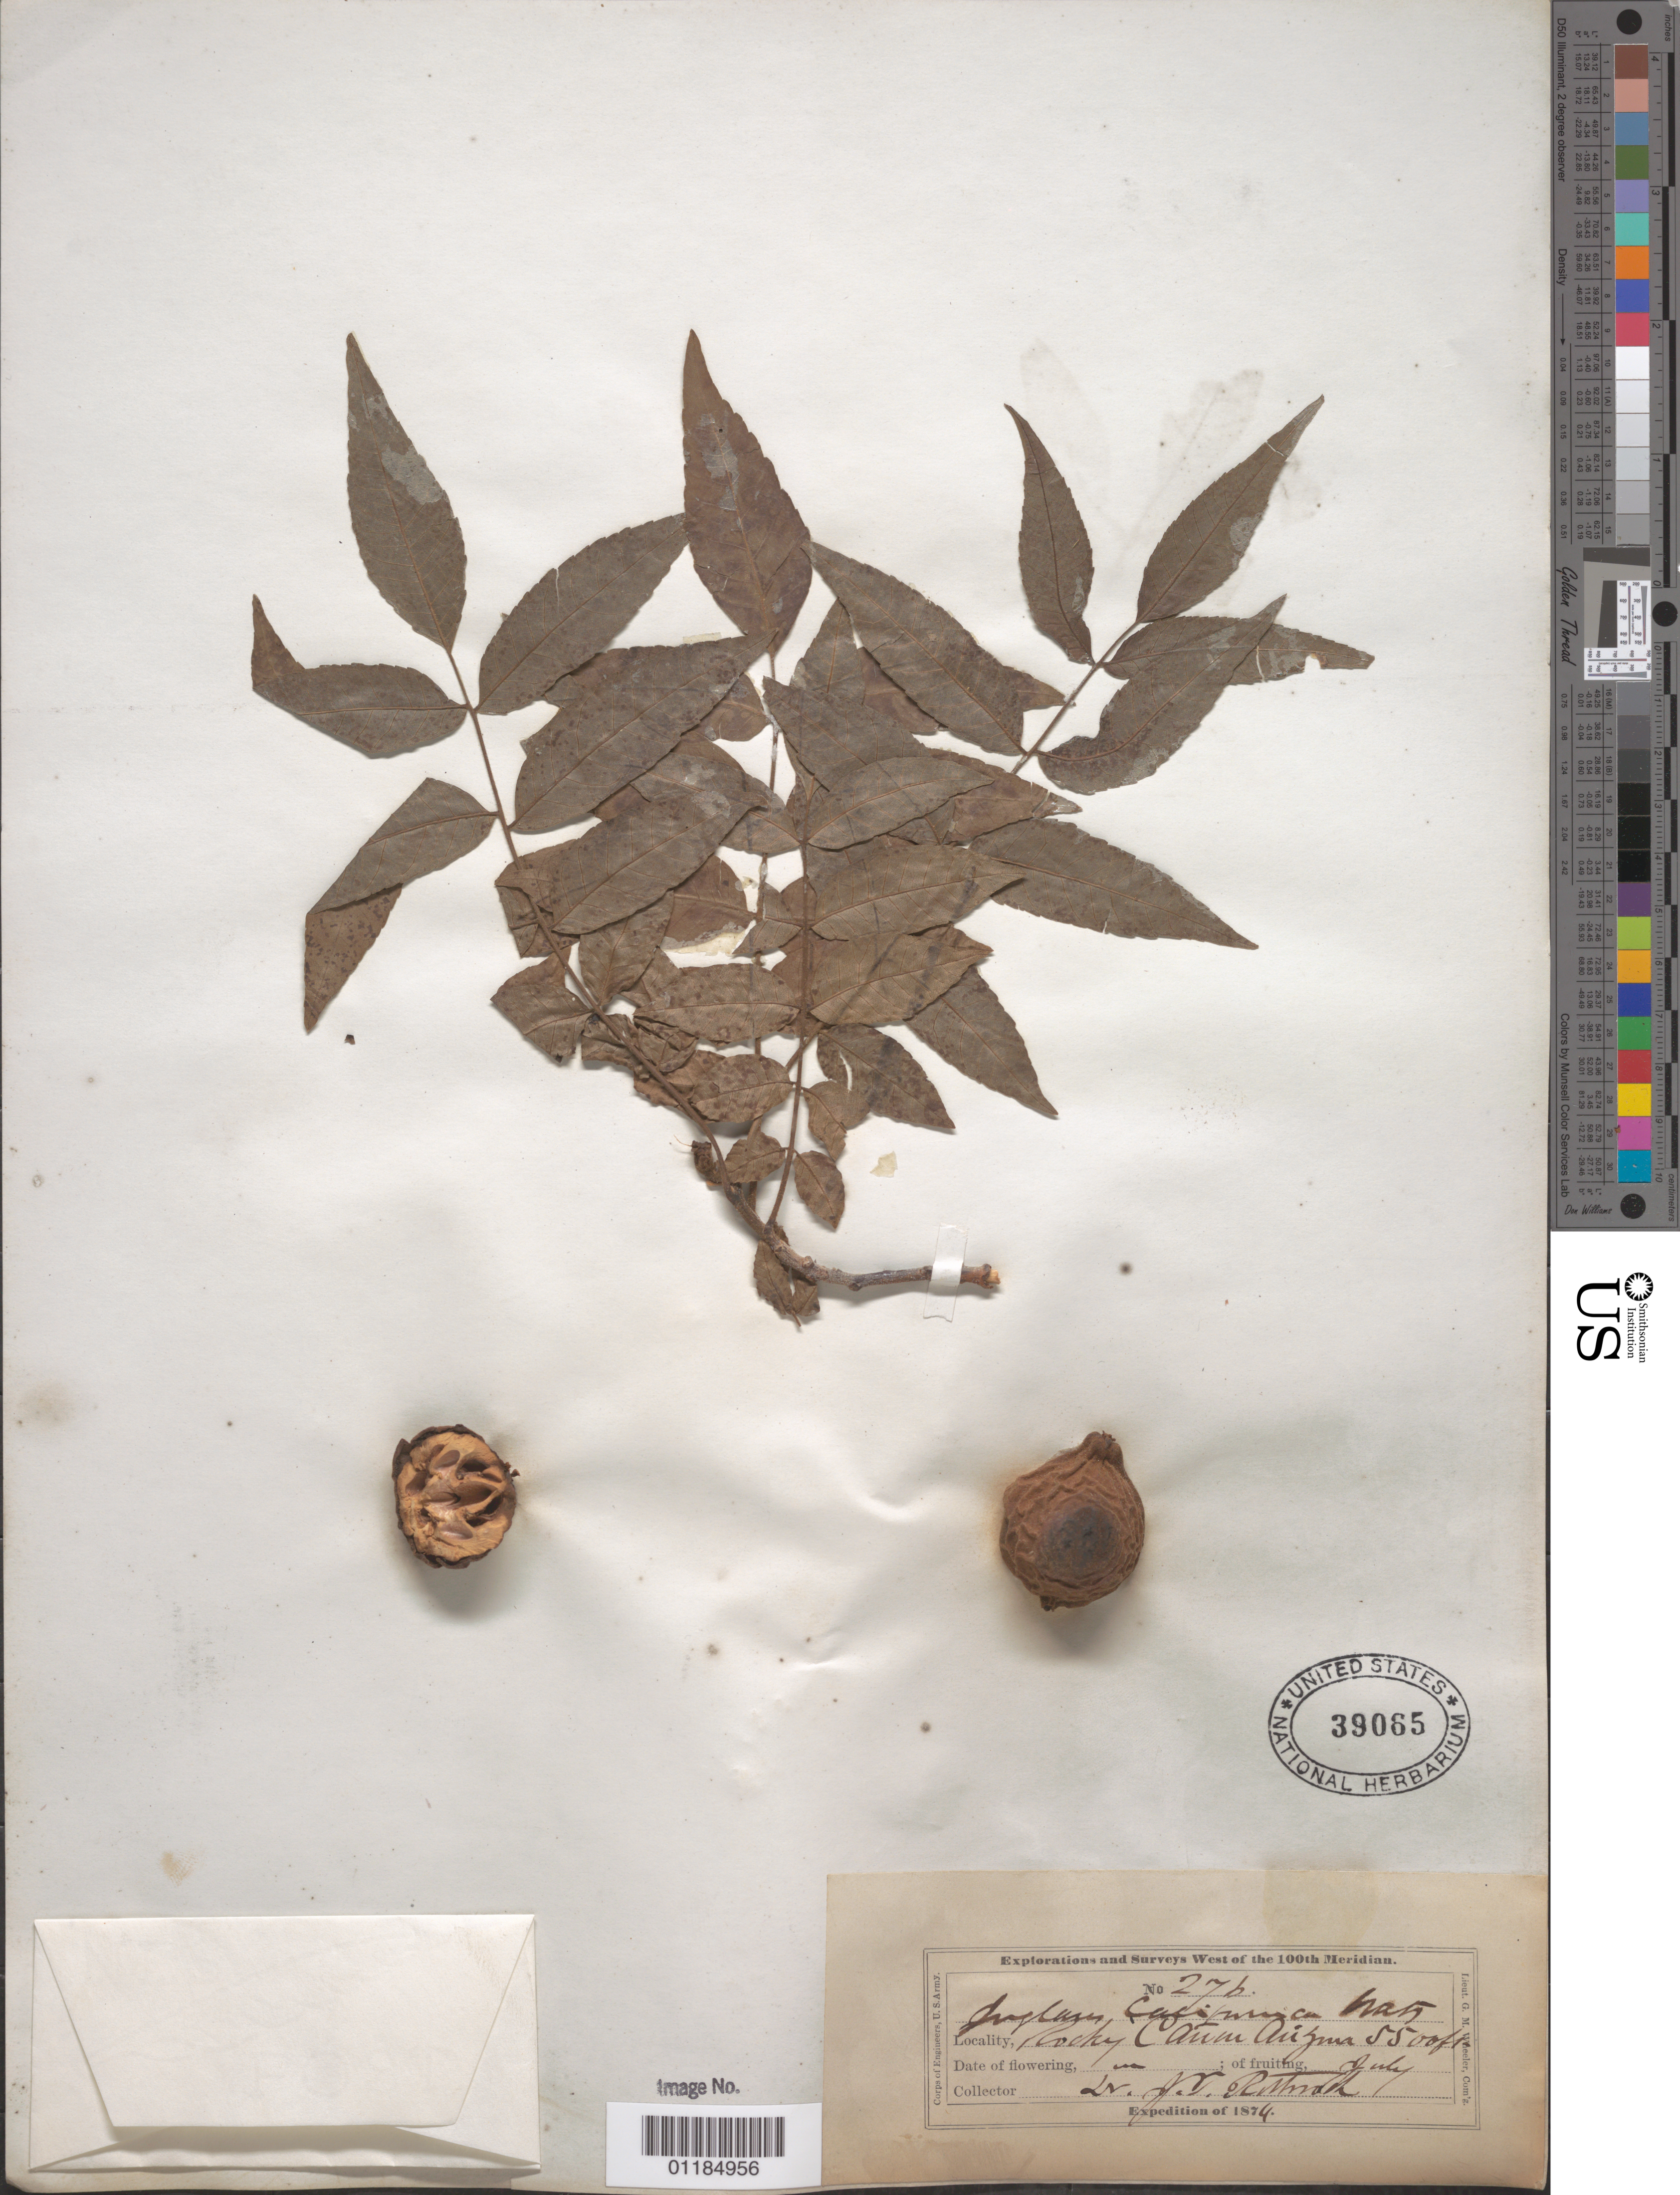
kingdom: Plantae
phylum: Tracheophyta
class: Magnoliopsida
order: Fagales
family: Juglandaceae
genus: Juglans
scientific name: Juglans californica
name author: S. Watson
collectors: J. T. Rothrock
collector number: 27b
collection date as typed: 1874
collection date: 1874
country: United States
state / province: Arizona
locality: Rocky Canyon.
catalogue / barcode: US 39065